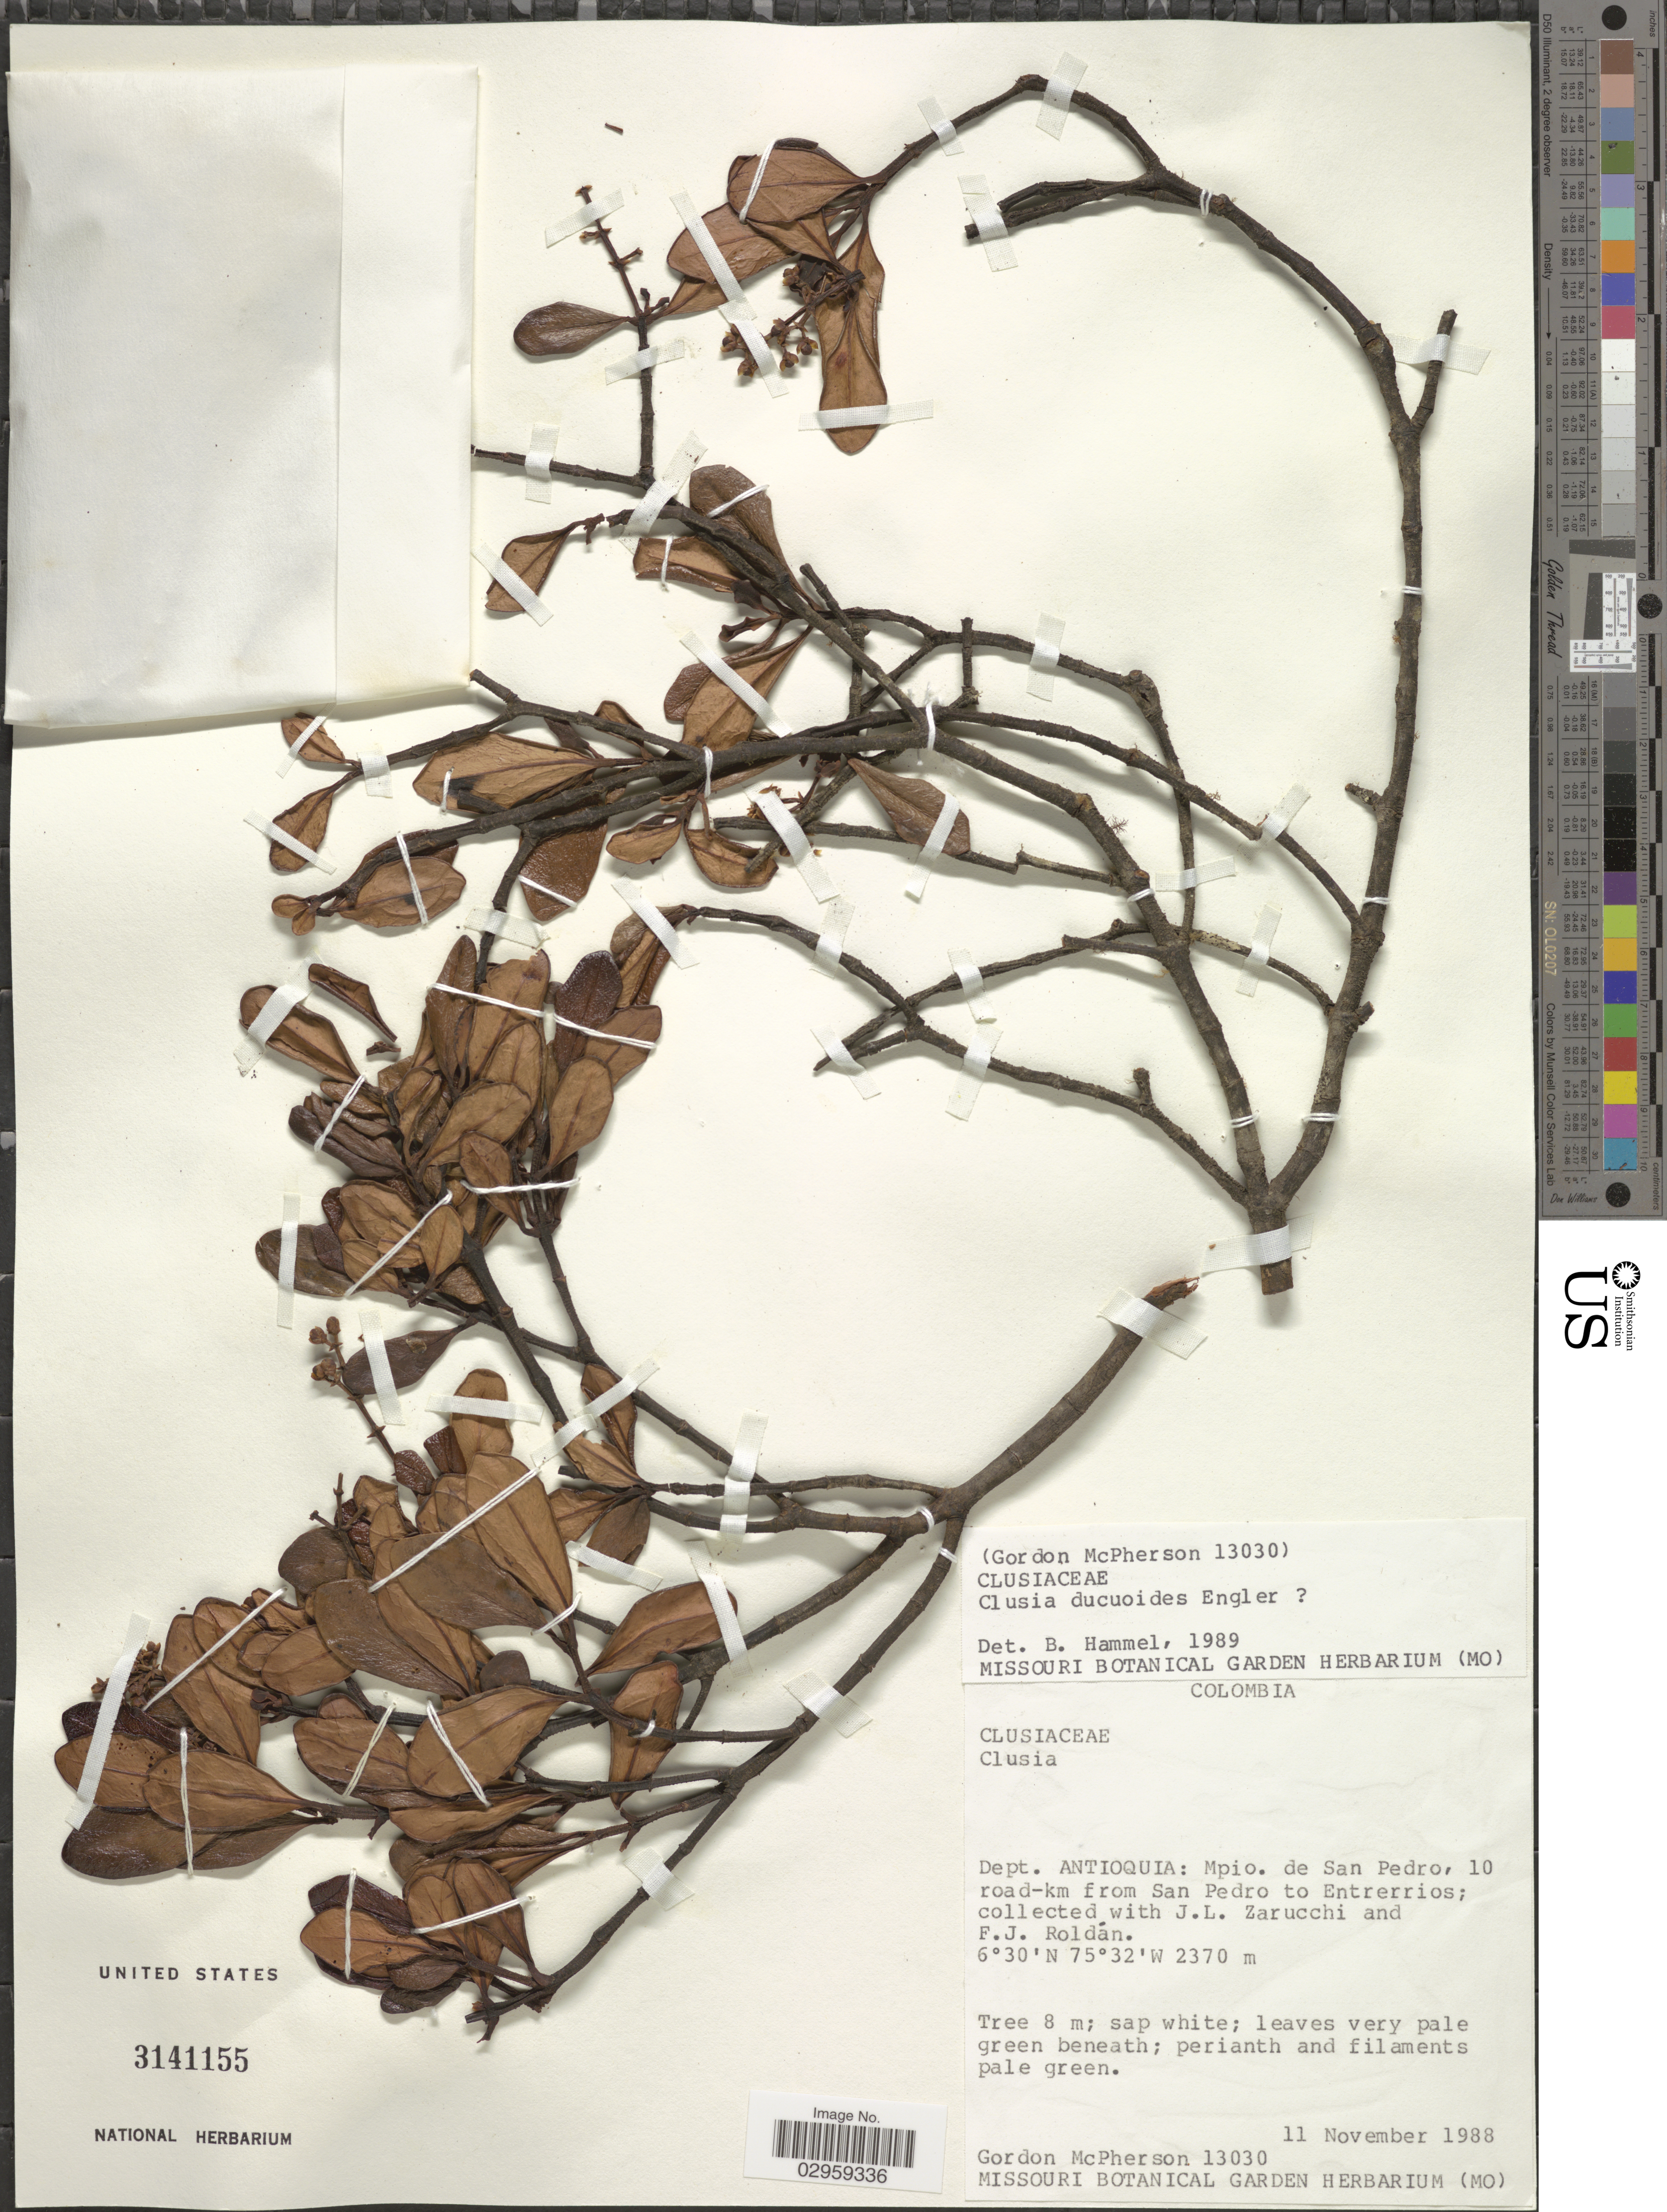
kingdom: Plantae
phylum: Tracheophyta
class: Magnoliopsida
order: Malpighiales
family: Clusiaceae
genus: Clusia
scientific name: Clusia ducuoides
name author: Engl.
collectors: G. D. McPherson, J. L. Zarucchi & F. J. Roldán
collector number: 13030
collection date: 1988-11-11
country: Colombia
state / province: Antioquia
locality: Dept. Antioquia: Mpio. de San Pedro, 10 road-km from San Pedro to Entrerrios.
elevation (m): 2370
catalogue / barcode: US 3141155